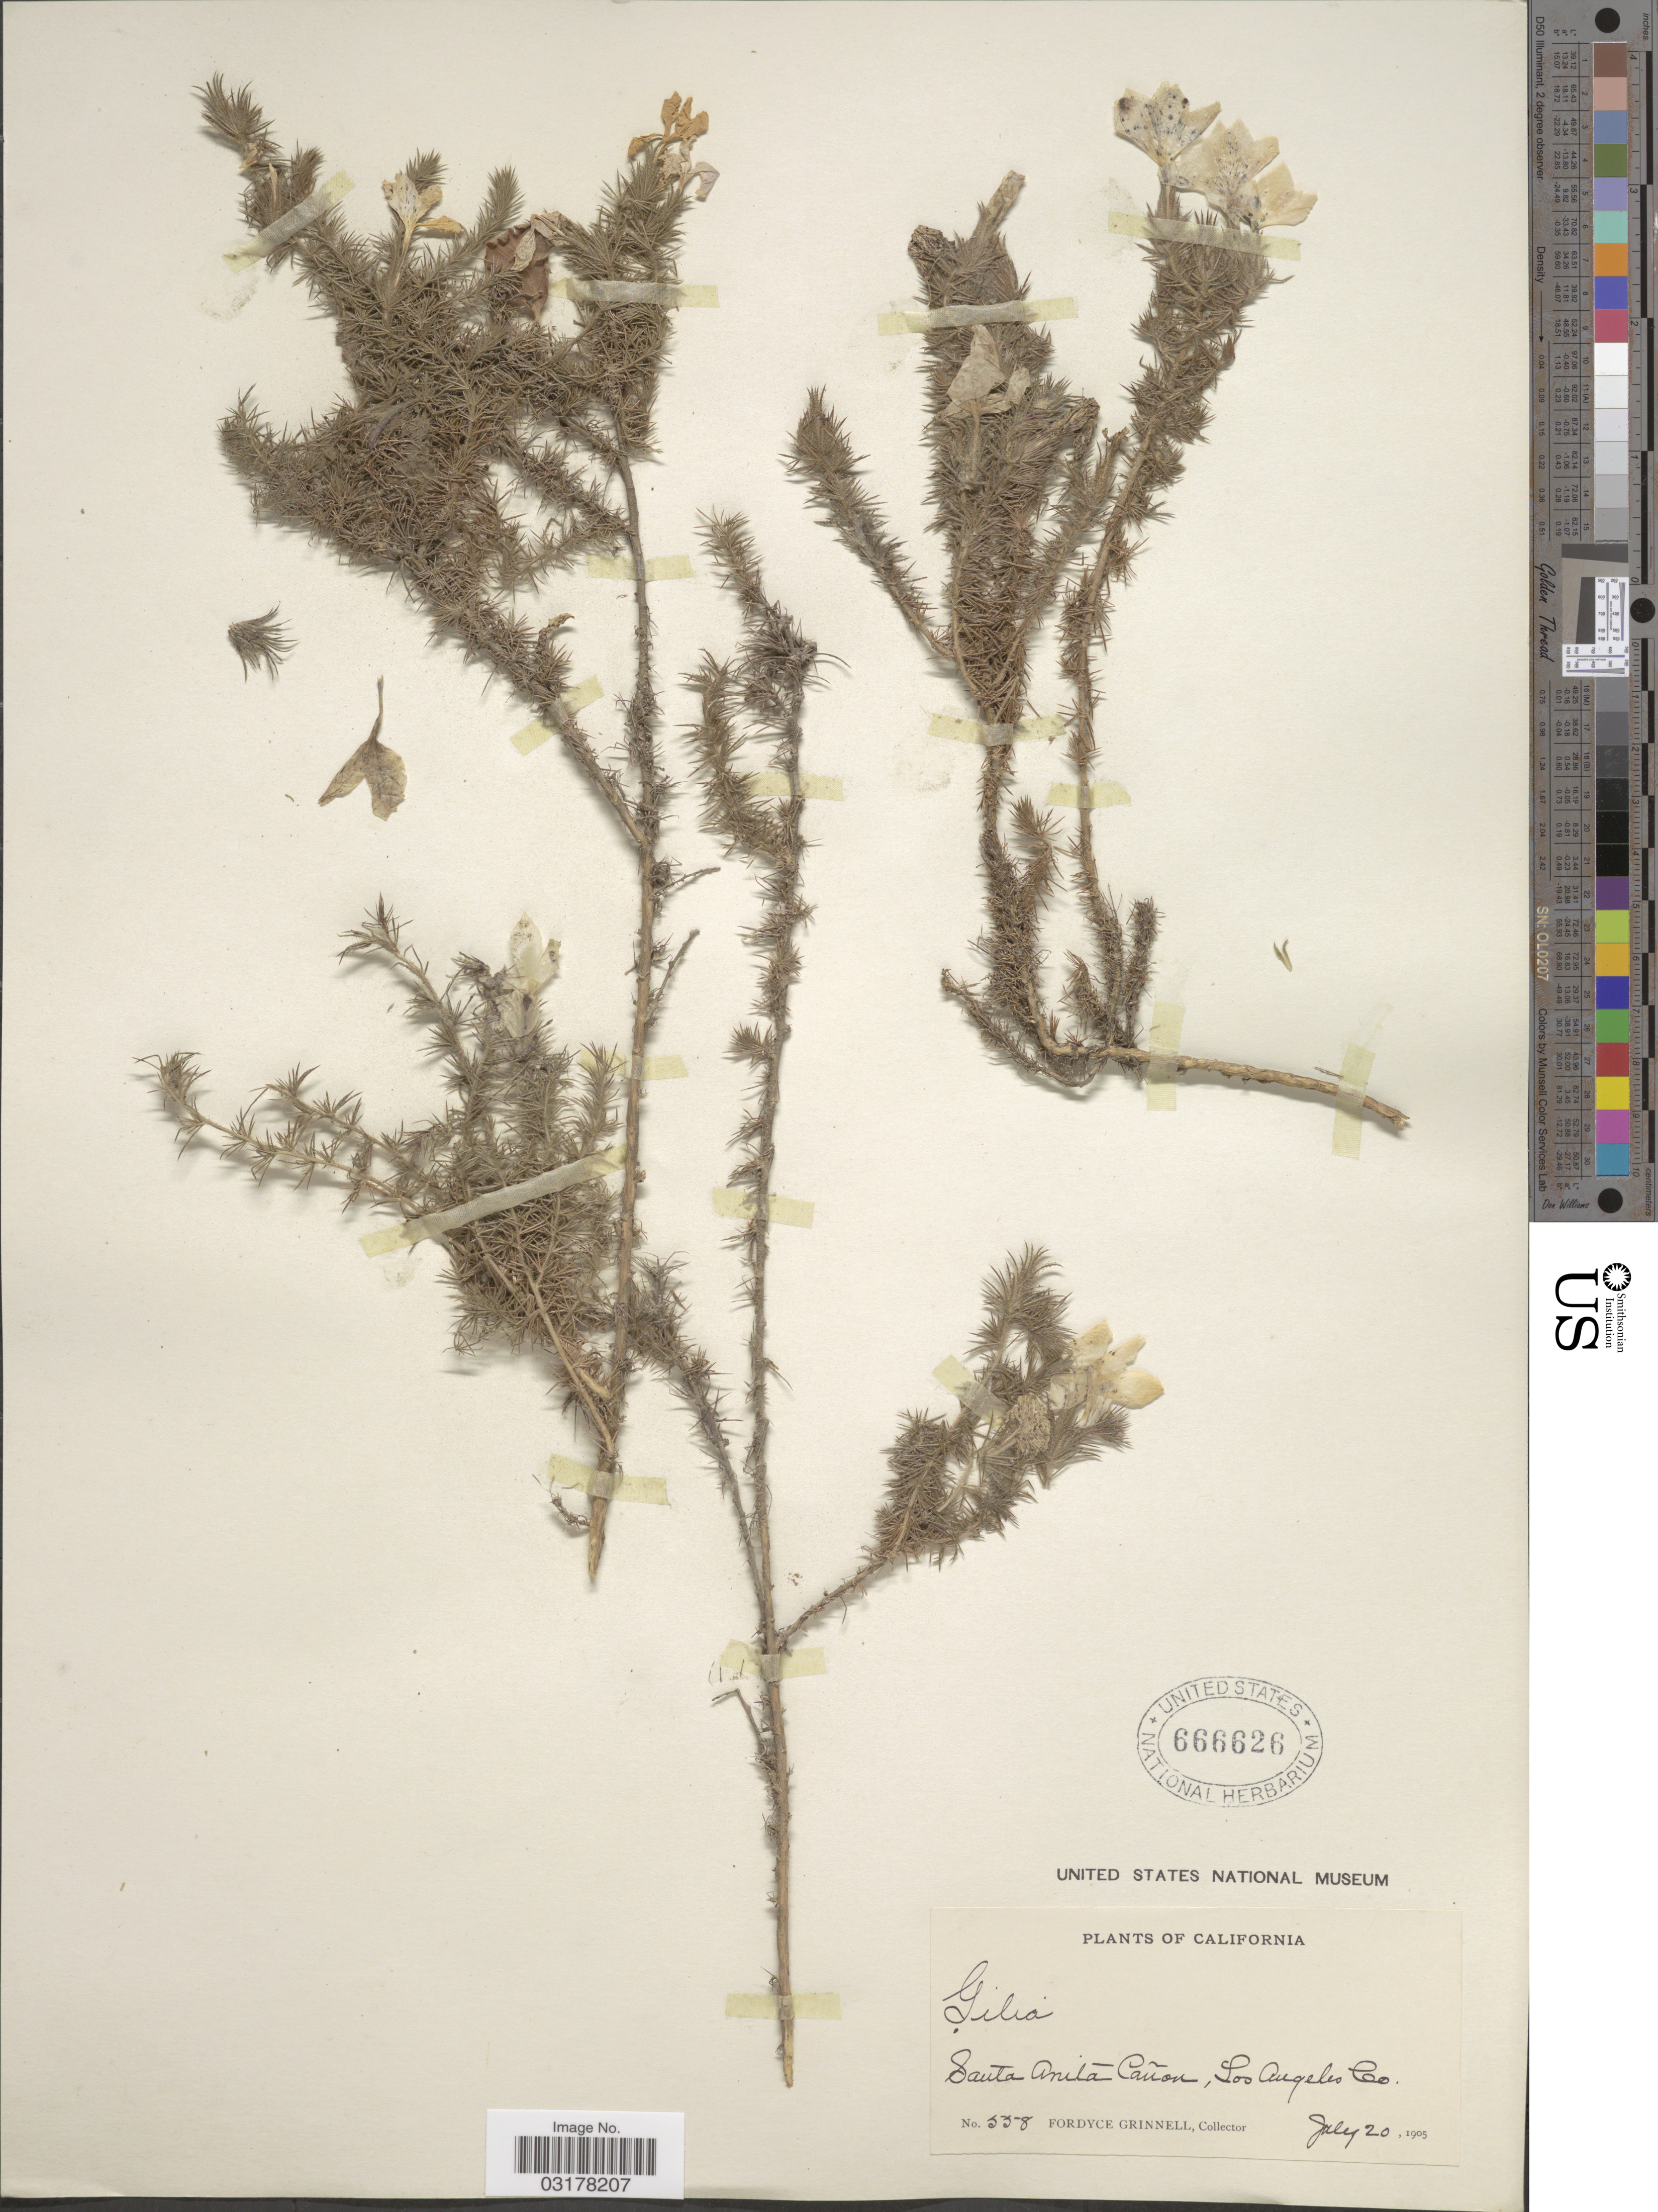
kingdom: Plantae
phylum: Tracheophyta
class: Magnoliopsida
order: Ericales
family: Polemoniaceae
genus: Linanthus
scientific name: Linanthus californicus subsp. glandulosus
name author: (Eastw.) J.M. Porter & R. Patt.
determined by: Strong, Mark T., (BOT), Smithsonian Institution - National Museum of Natural History (UNITED STATES)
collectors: F. Grinnell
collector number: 558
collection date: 1905-07-20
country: United States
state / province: California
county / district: Los Angeles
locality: Santa Anita Cañon, Los Angeles Co.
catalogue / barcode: US 666626